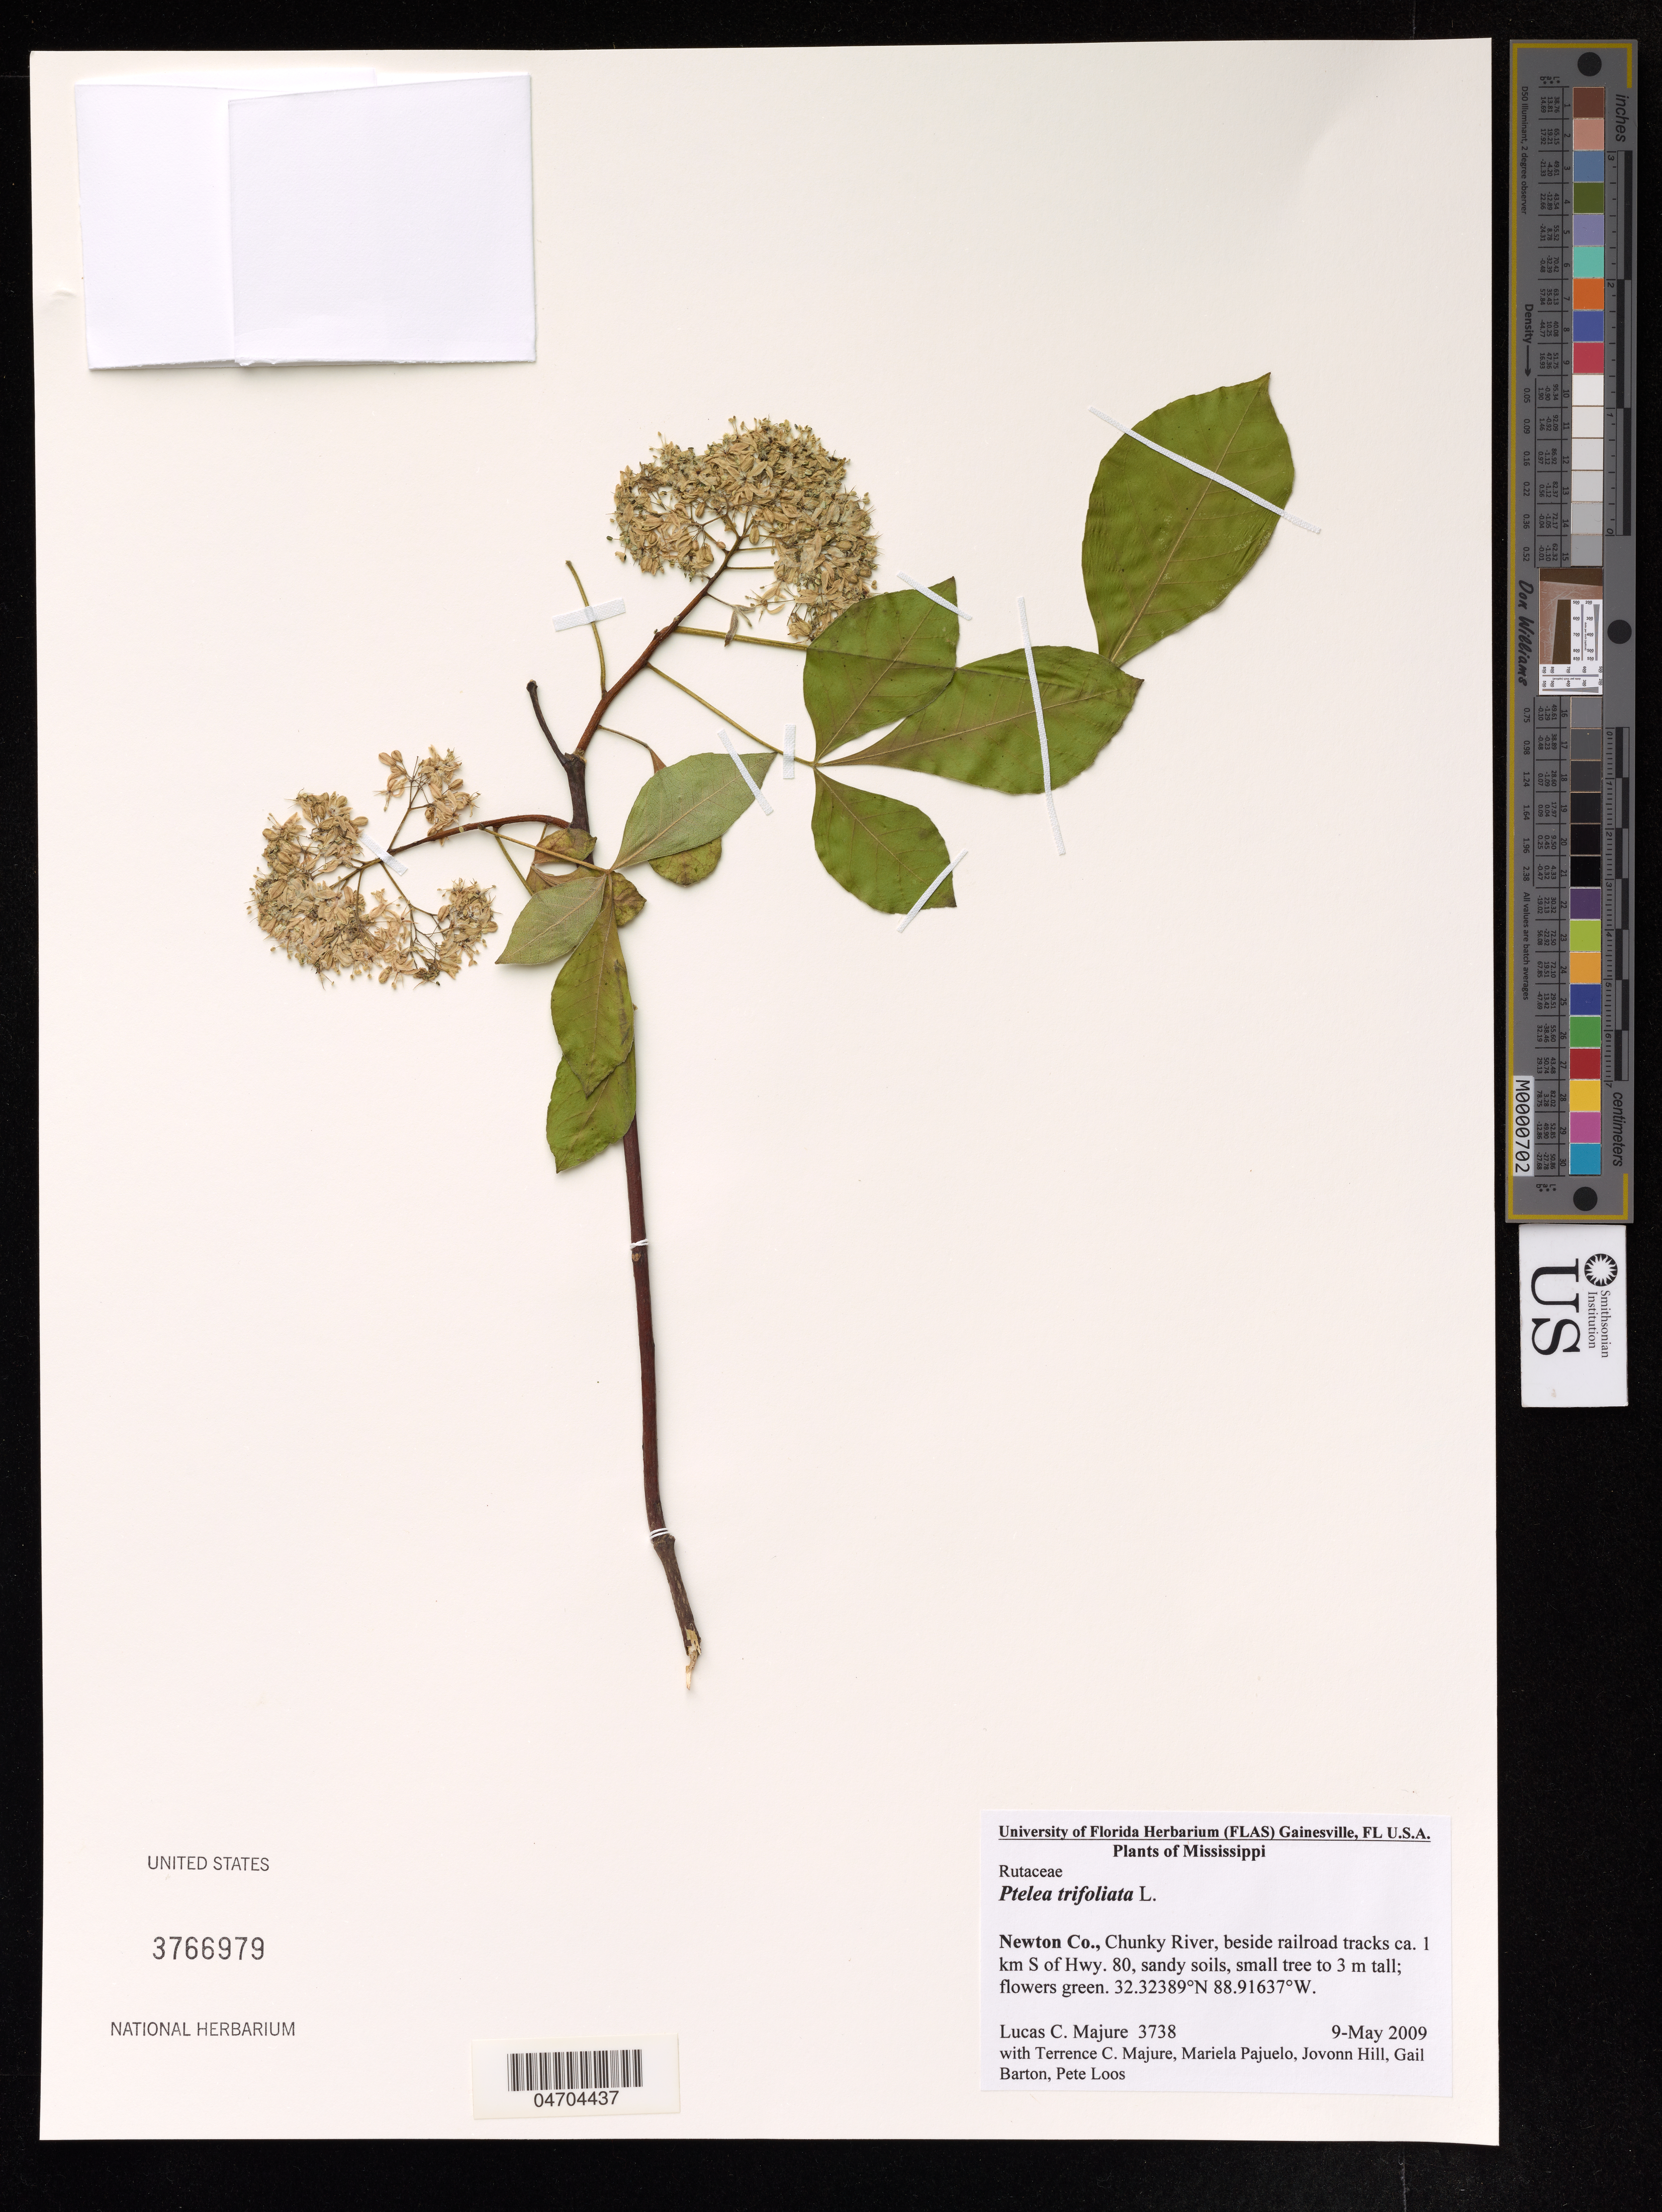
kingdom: Plantae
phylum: Tracheophyta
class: Magnoliopsida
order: Sapindales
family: Rutaceae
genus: Ptelea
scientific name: Ptelea trifoliata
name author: L.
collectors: L. C. Majure, T. Majure, M. Pajuelo & et al.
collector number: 3738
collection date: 2009-05-09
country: United States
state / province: Mississippi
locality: Newton Co., Chunky River, bedside railroad tracks ca. 1 km S of Hwy. 80, sandy soils.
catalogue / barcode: US 3766979